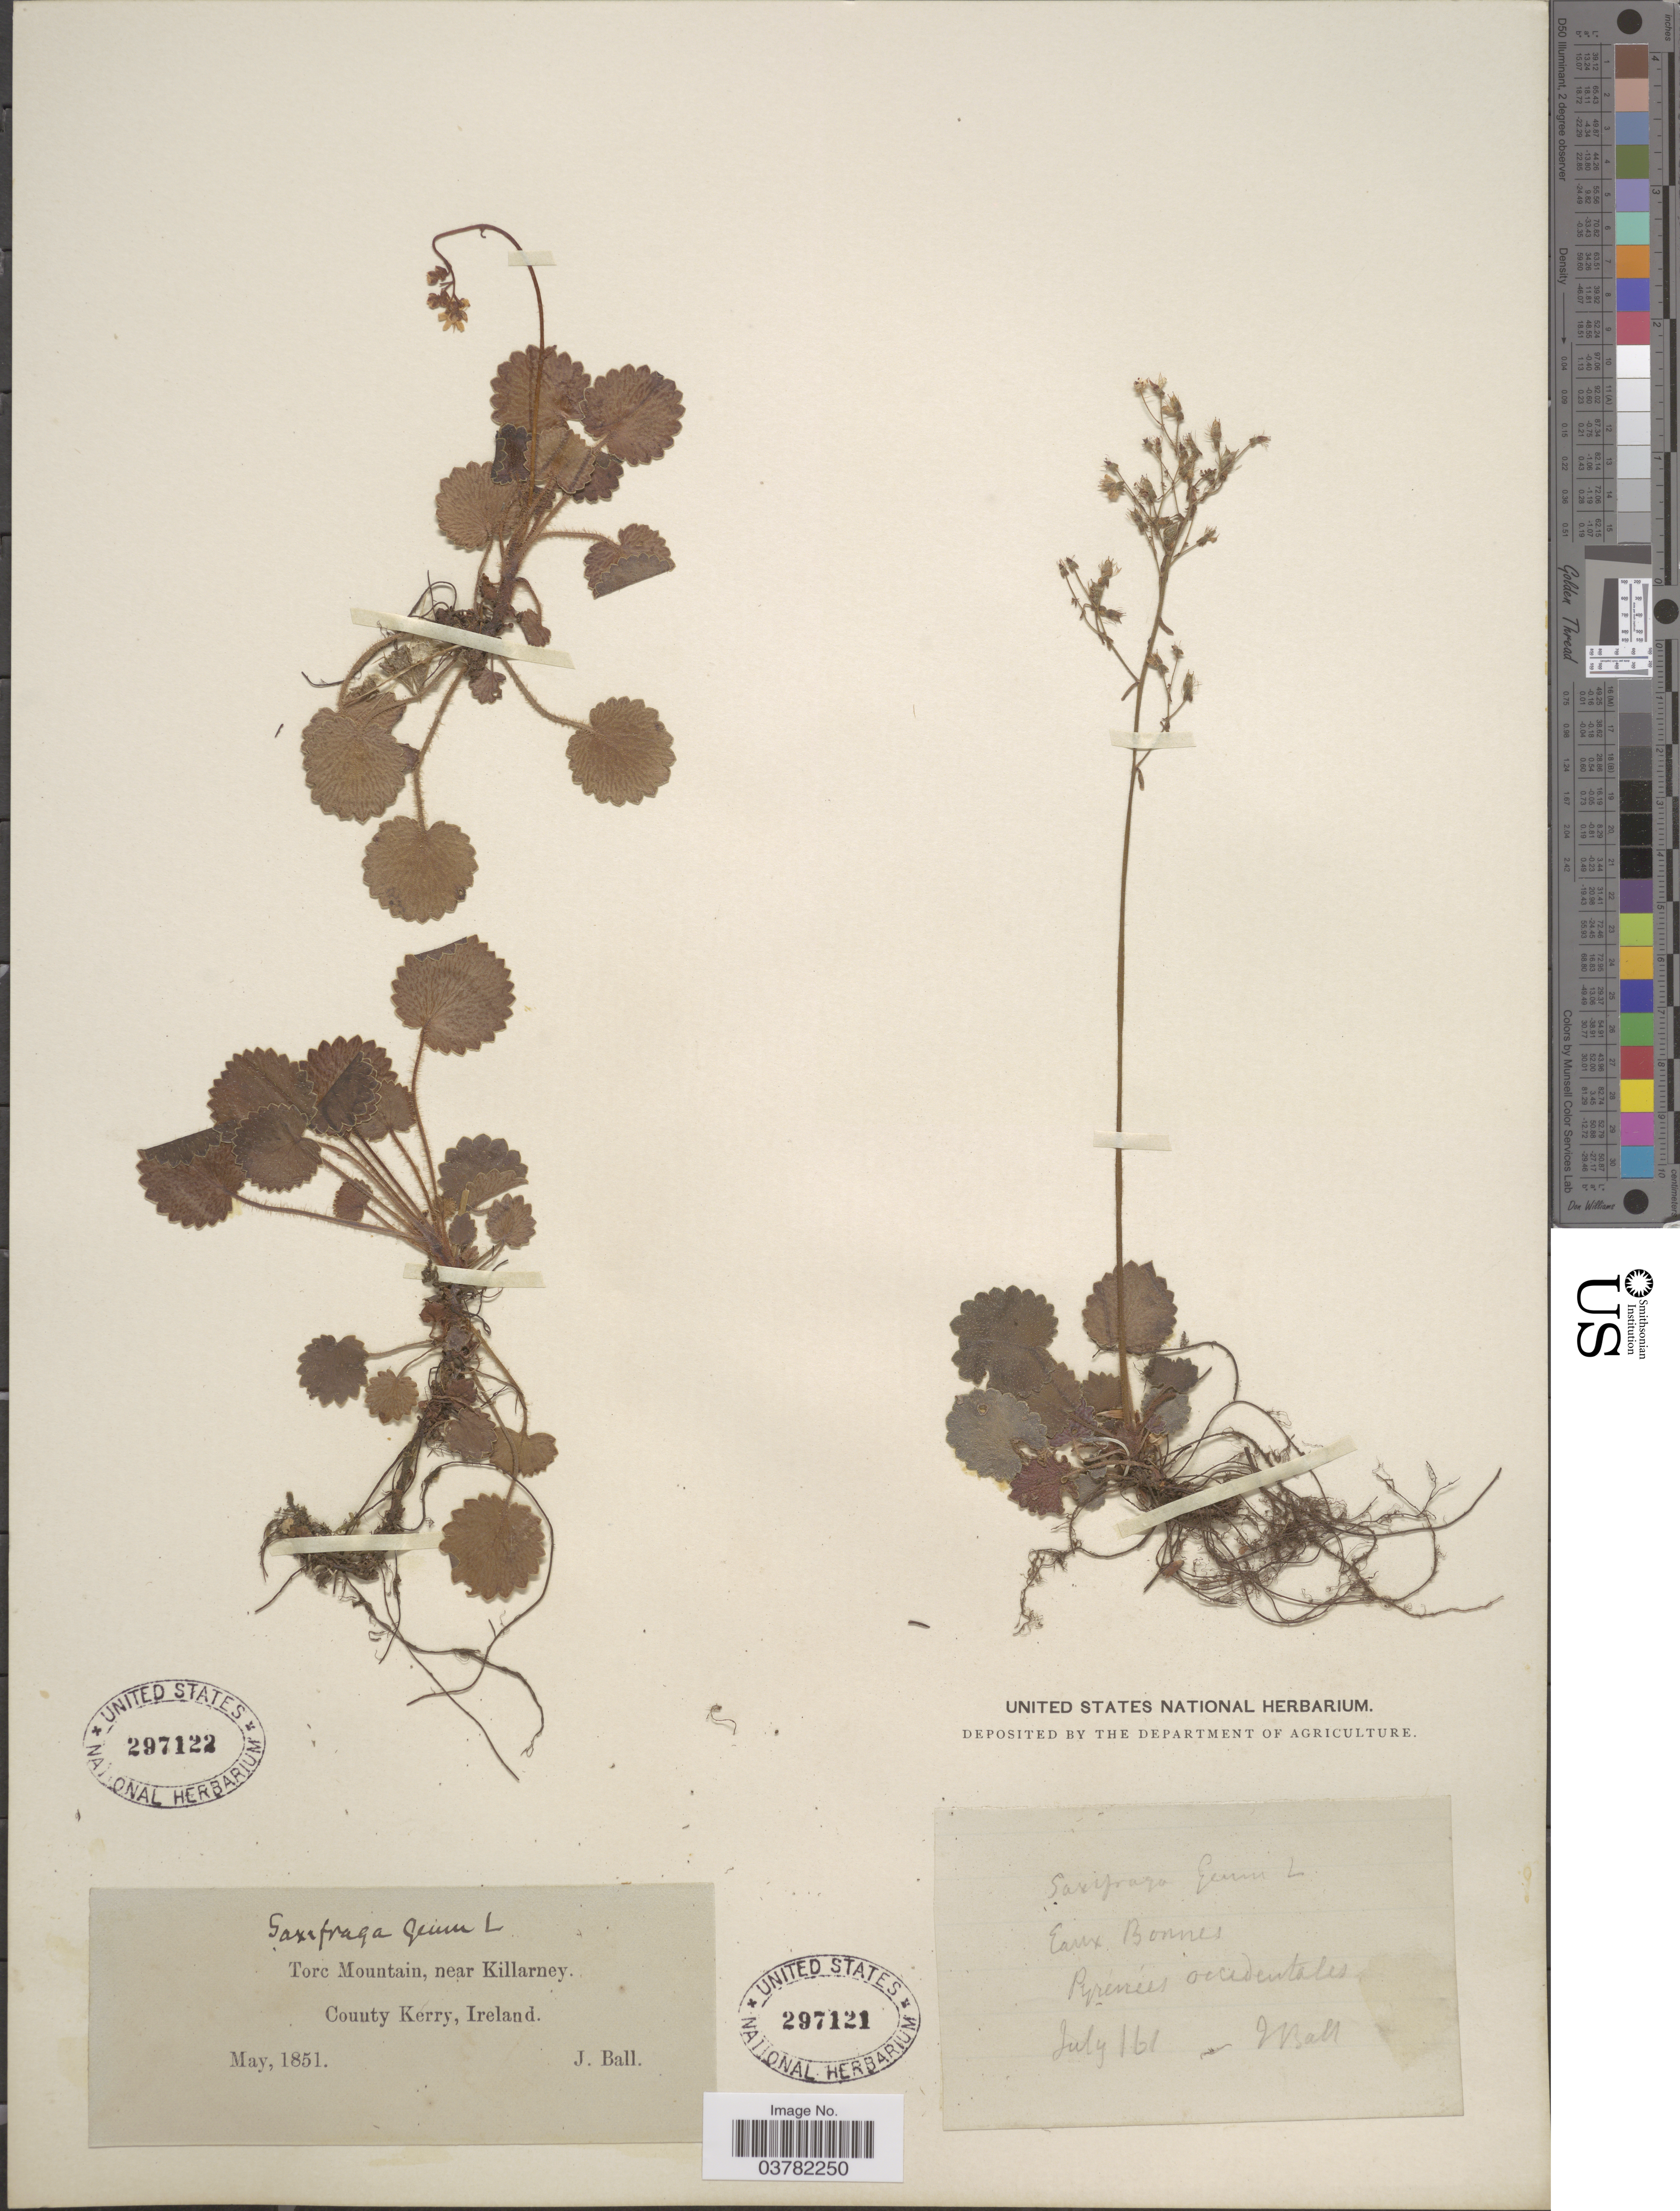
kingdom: Plantae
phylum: Tracheophyta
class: Magnoliopsida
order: Saxifragales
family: Saxifragaceae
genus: Saxifraga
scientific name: Saxifraga geum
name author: L.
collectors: J. Ball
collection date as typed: Transcribed d/m/y: /7/61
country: France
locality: Eaux Bonnes. Pyrénées occidentales.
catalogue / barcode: US 297121-2